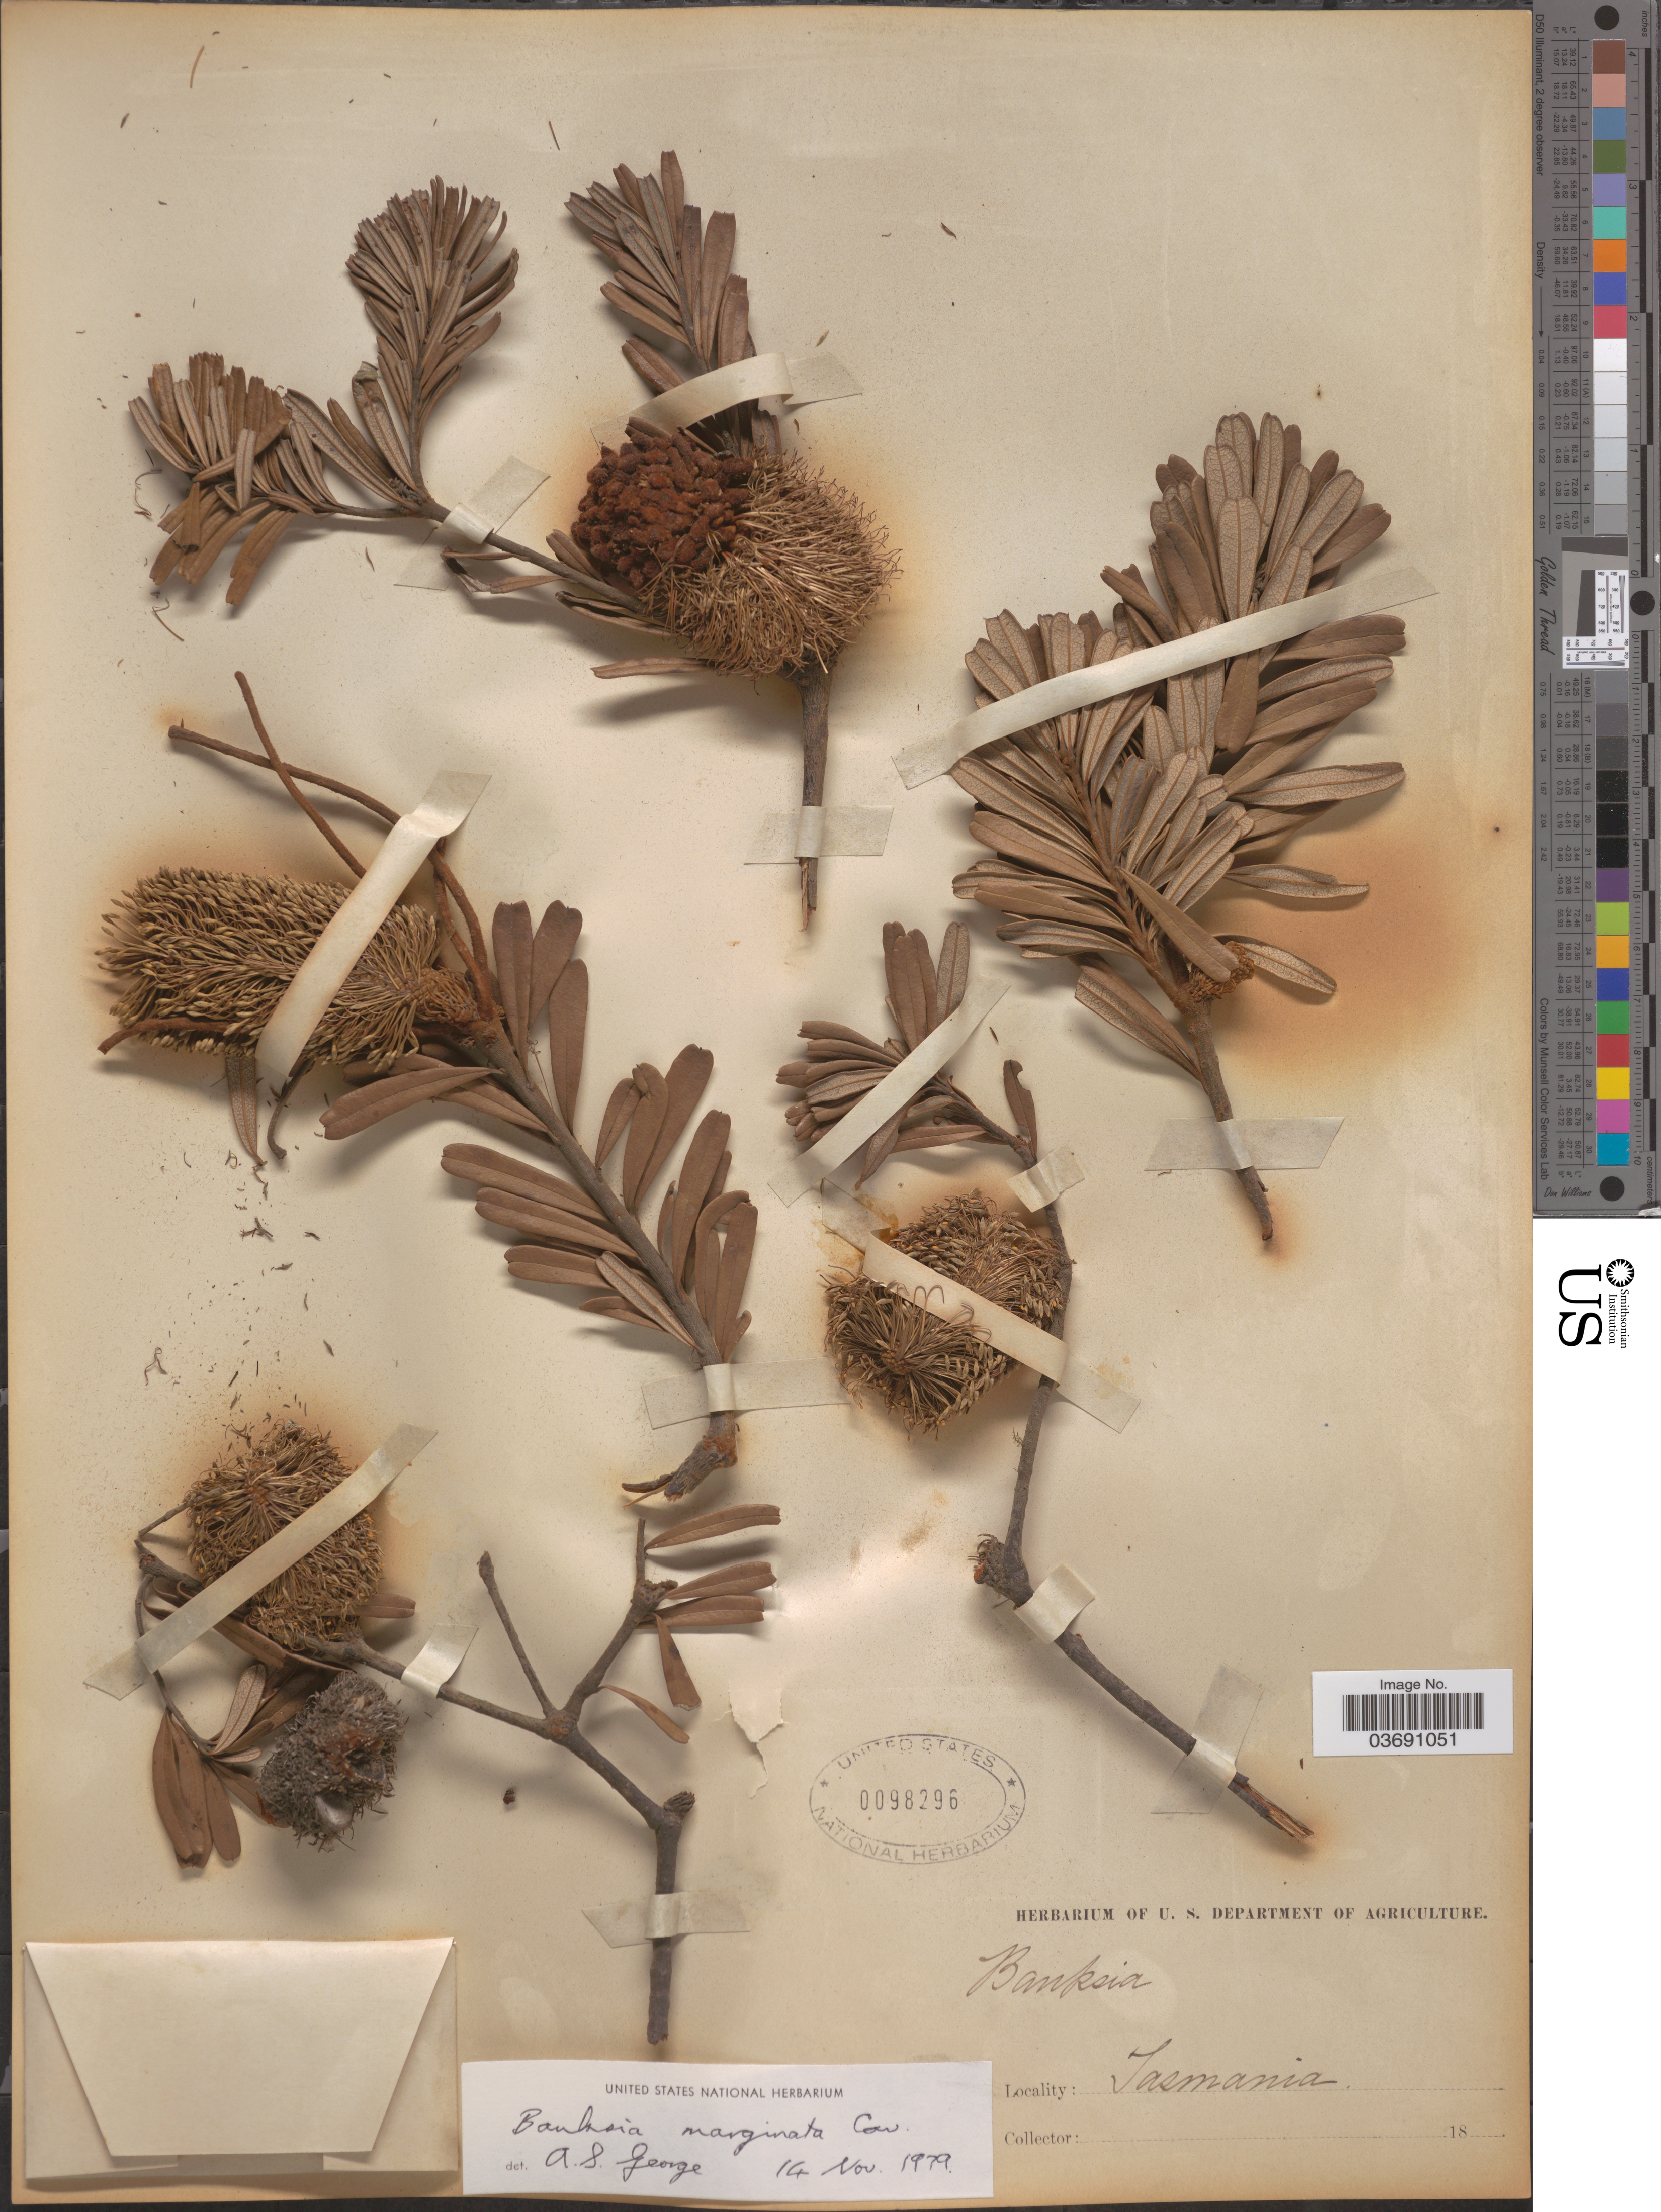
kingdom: Plantae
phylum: Tracheophyta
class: Magnoliopsida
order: Proteales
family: Proteaceae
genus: Banksia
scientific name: Banksia marginata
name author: Cav.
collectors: ex herb. U. S. Department of Agriculture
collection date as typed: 18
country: Australia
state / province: Tasmania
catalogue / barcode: US 98296